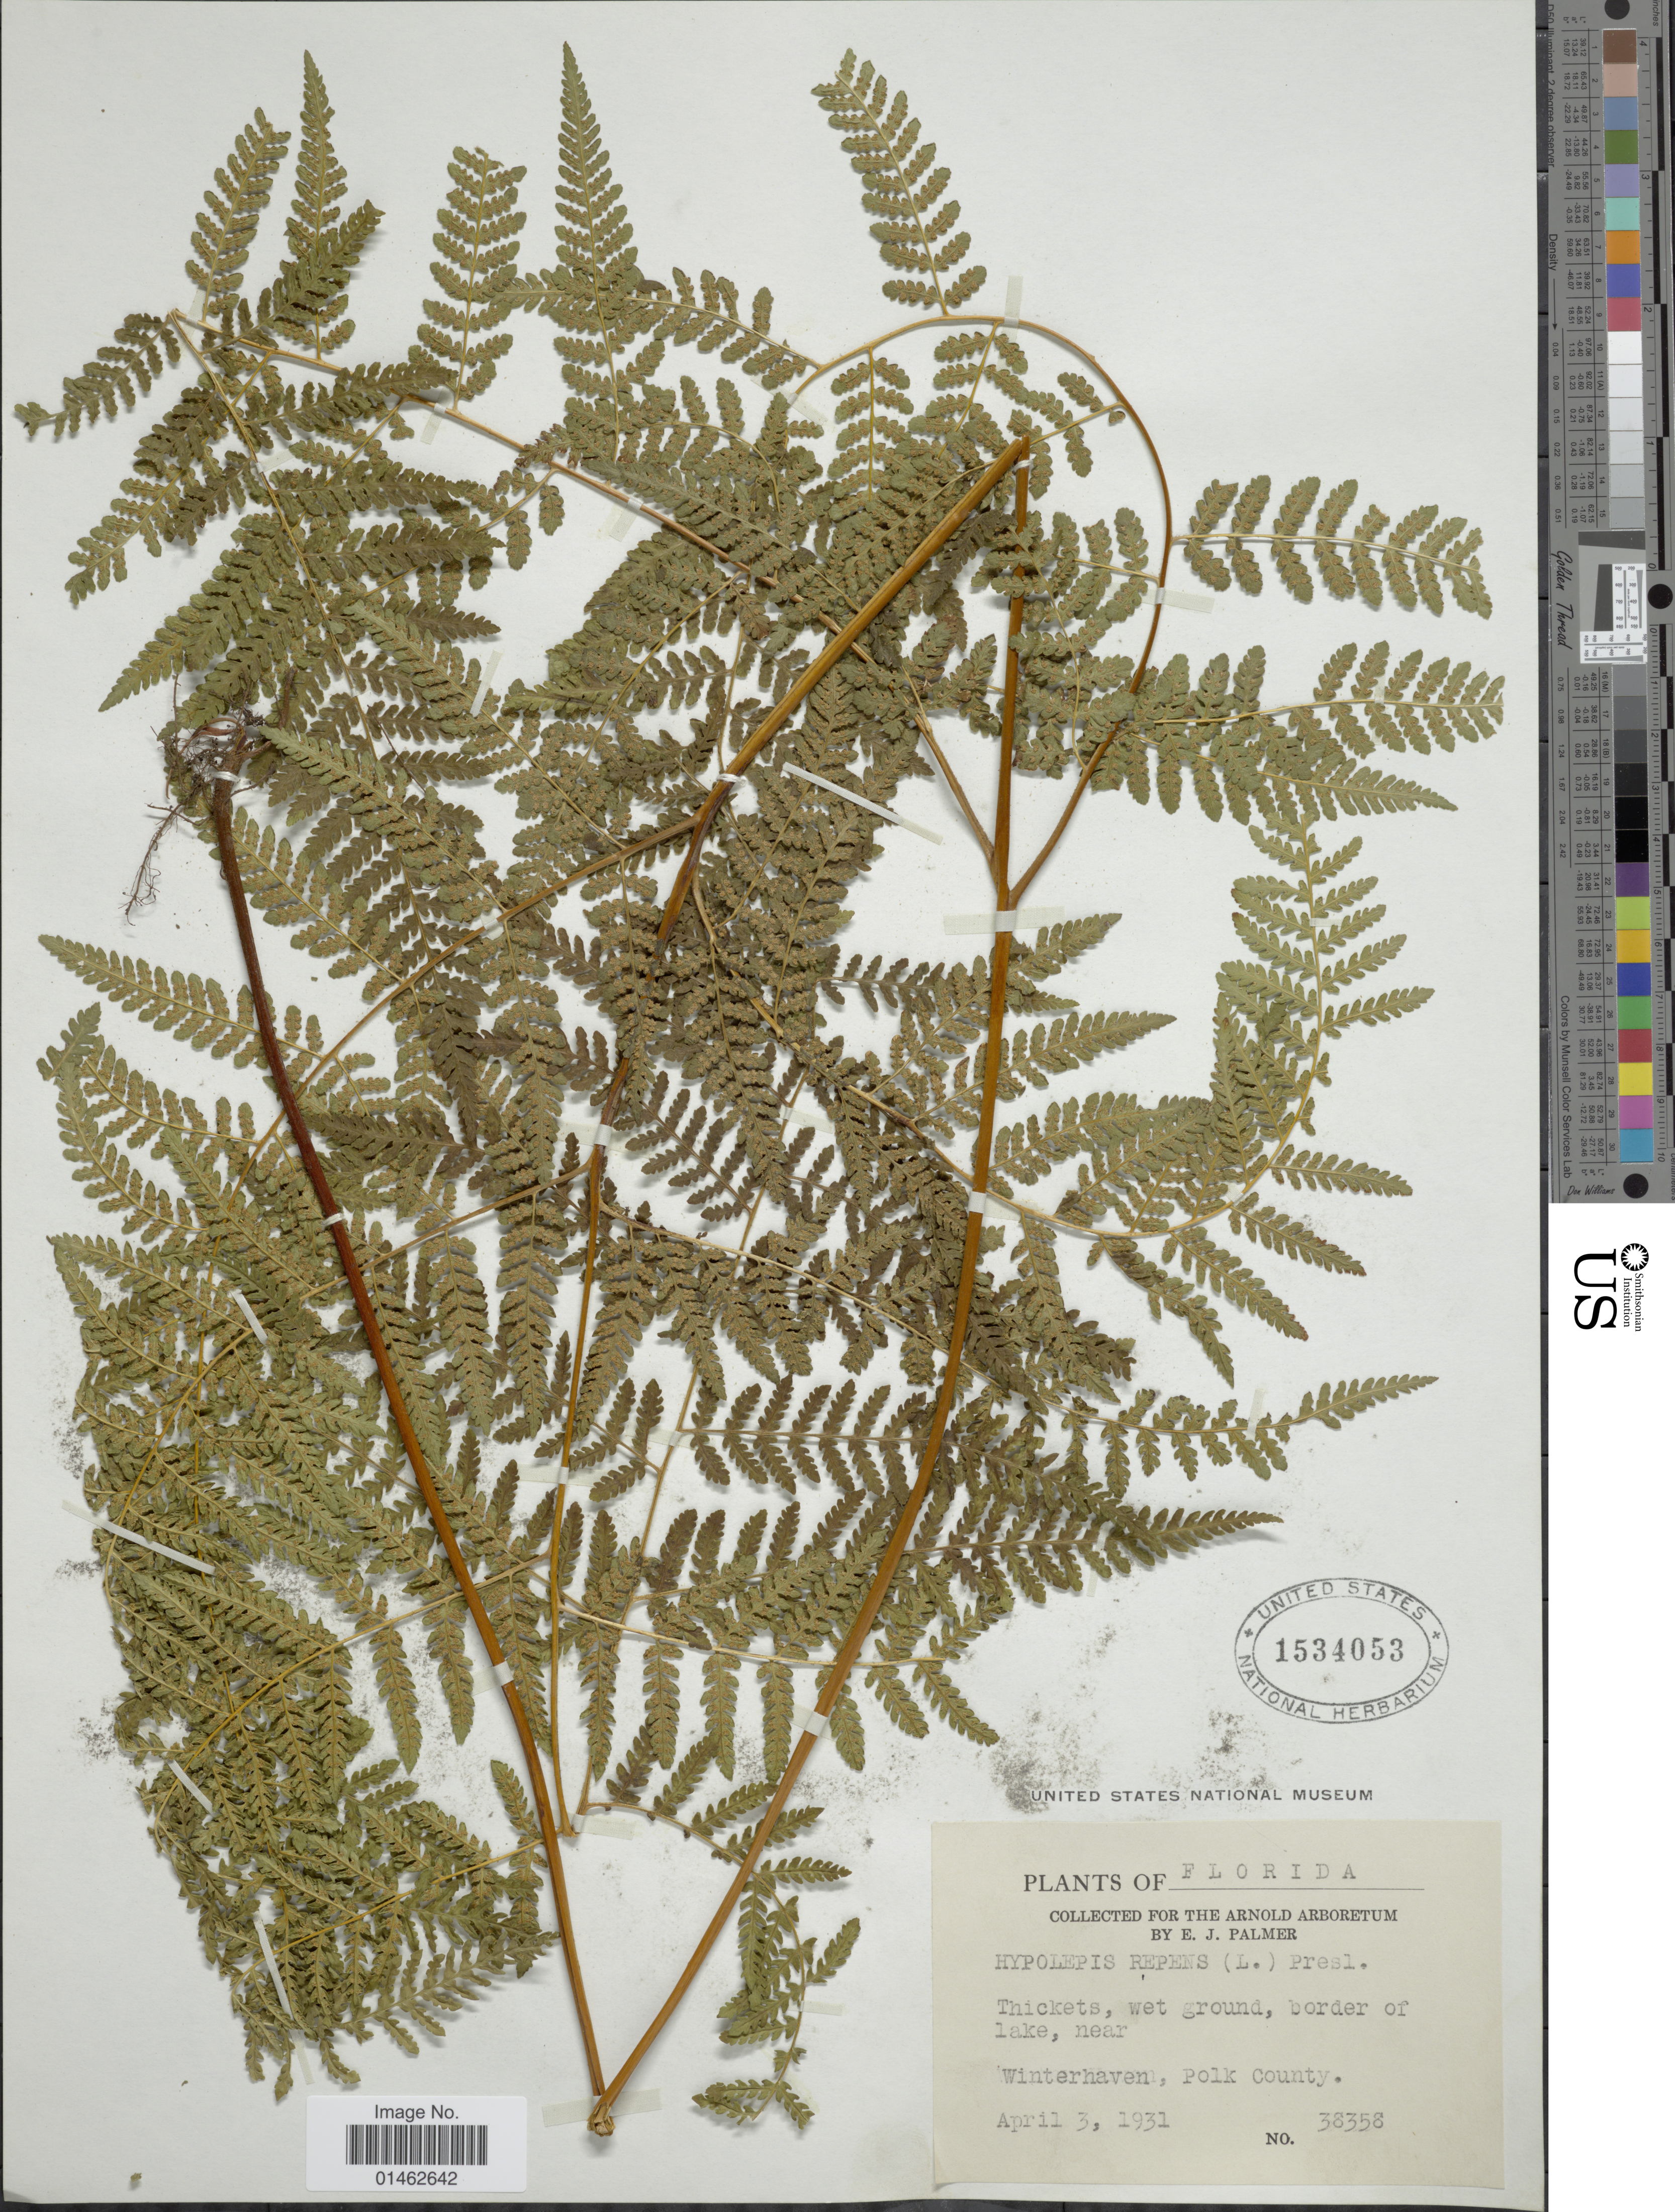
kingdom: Plantae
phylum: Tracheophyta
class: Polypodiopsida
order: Polypodiales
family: Dennstaedtiaceae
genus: Hypolepis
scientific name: Hypolepis repens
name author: (L.) C. Presl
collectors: E. J. Palmer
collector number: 38358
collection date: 1931-04-03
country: United States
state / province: Florida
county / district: Polk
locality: Thickets,w et ground, border of lake, near Winterhaven, Polk County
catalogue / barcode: US 1534053